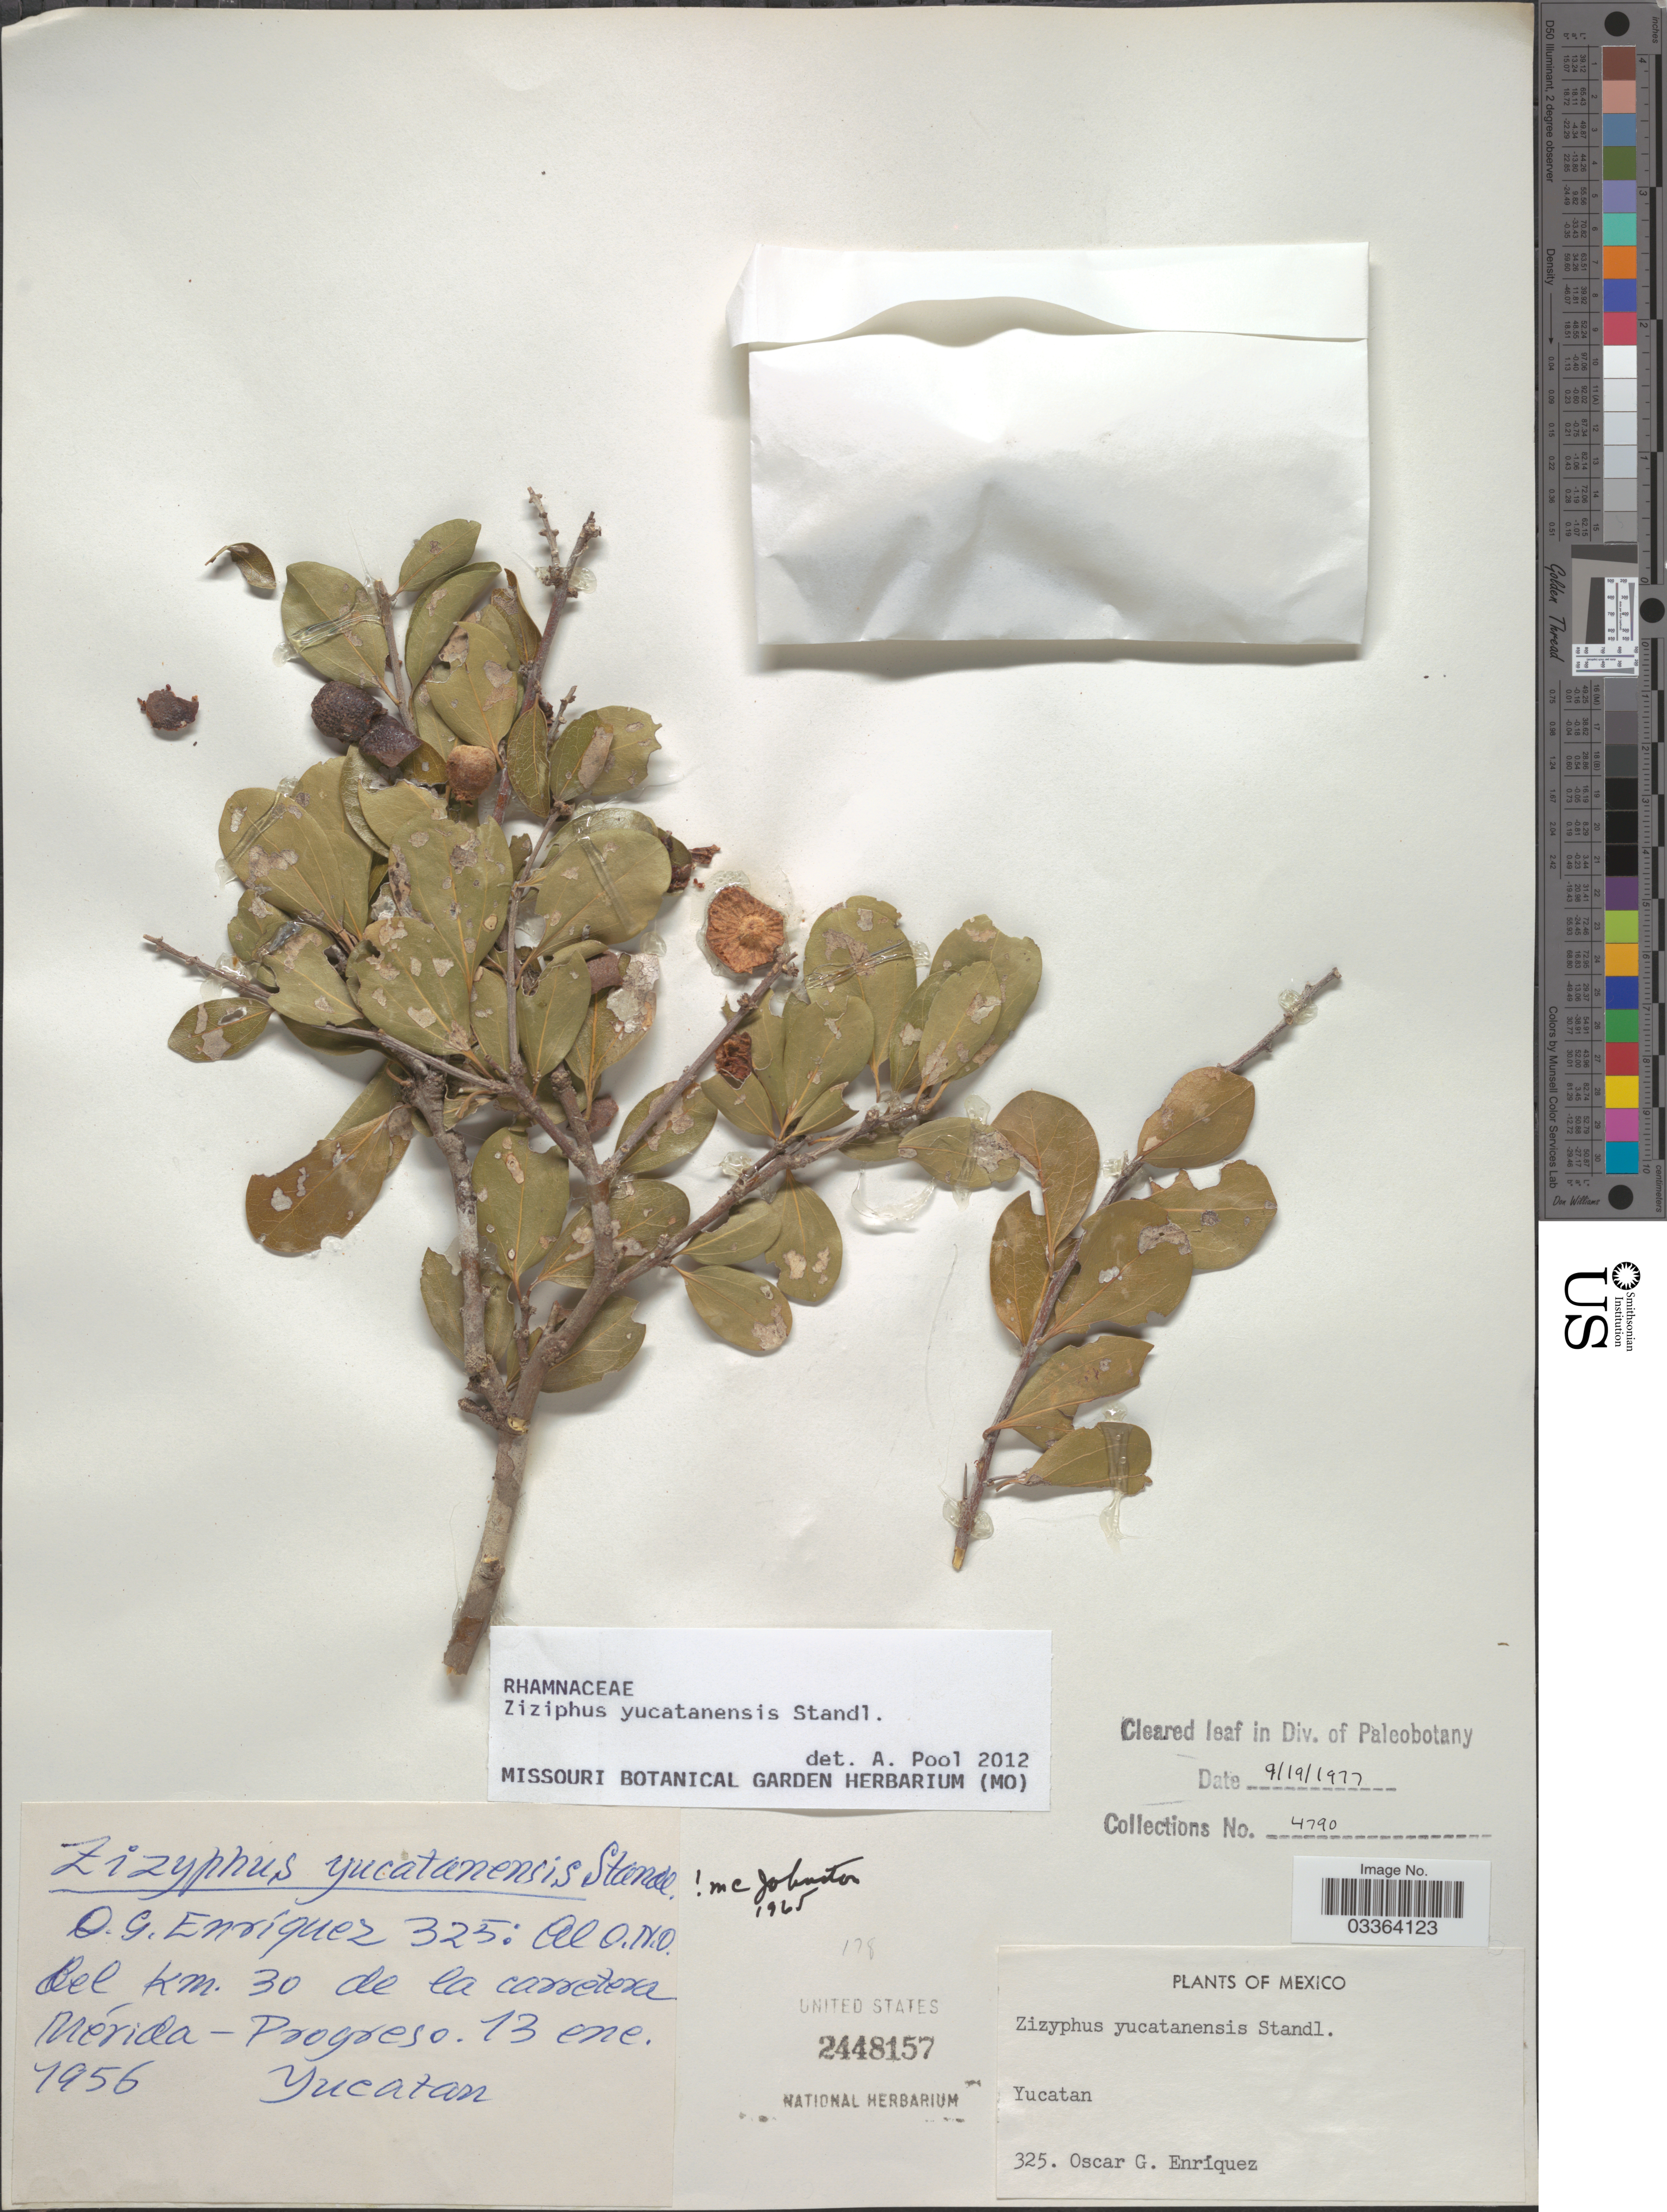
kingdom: Plantae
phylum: Tracheophyta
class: Magnoliopsida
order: Rosales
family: Rhamnaceae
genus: Ziziphus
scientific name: Ziziphus yucatanensis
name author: Standl.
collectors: O. Enriquez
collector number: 325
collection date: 1956-01-13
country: Mexico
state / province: Yucatán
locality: Al O.N.O. del Km. 30 de la carretera Mérida - Progreso.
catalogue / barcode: US 2448157